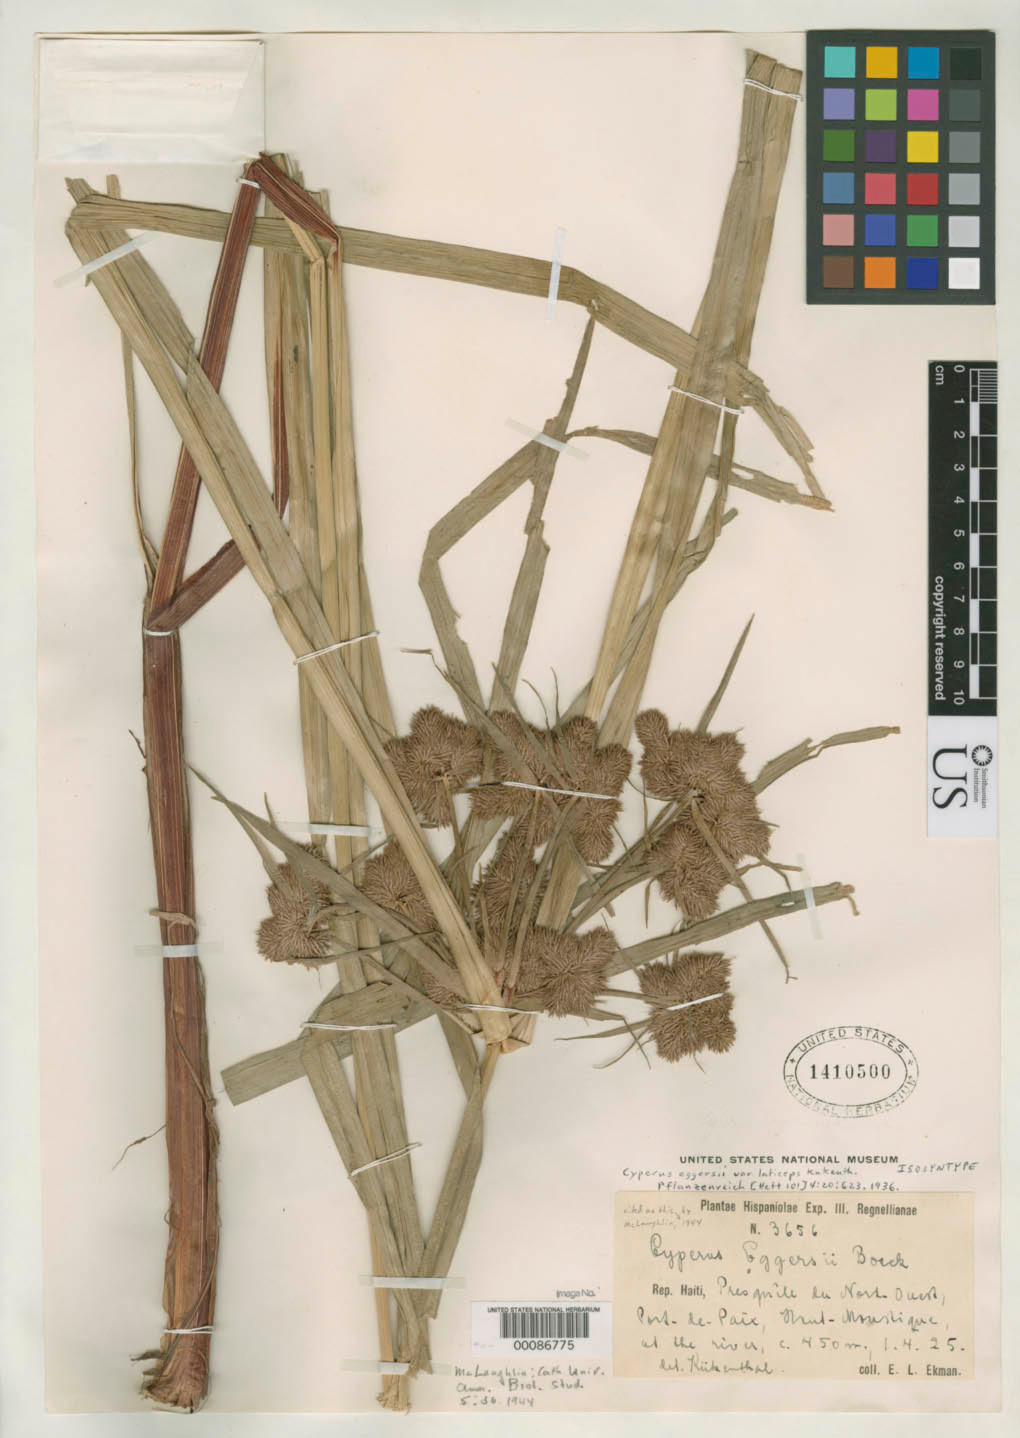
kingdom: Plantae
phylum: Tracheophyta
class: Liliopsida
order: Poales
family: Cyperaceae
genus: Cyperus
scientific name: Cyperus eggersii var. laticeps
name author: Kük. in Engl.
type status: Isosyntype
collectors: E. L. Ekman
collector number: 3656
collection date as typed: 1925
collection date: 1925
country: Haiti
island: Hispaniola Island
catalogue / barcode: US 1410500